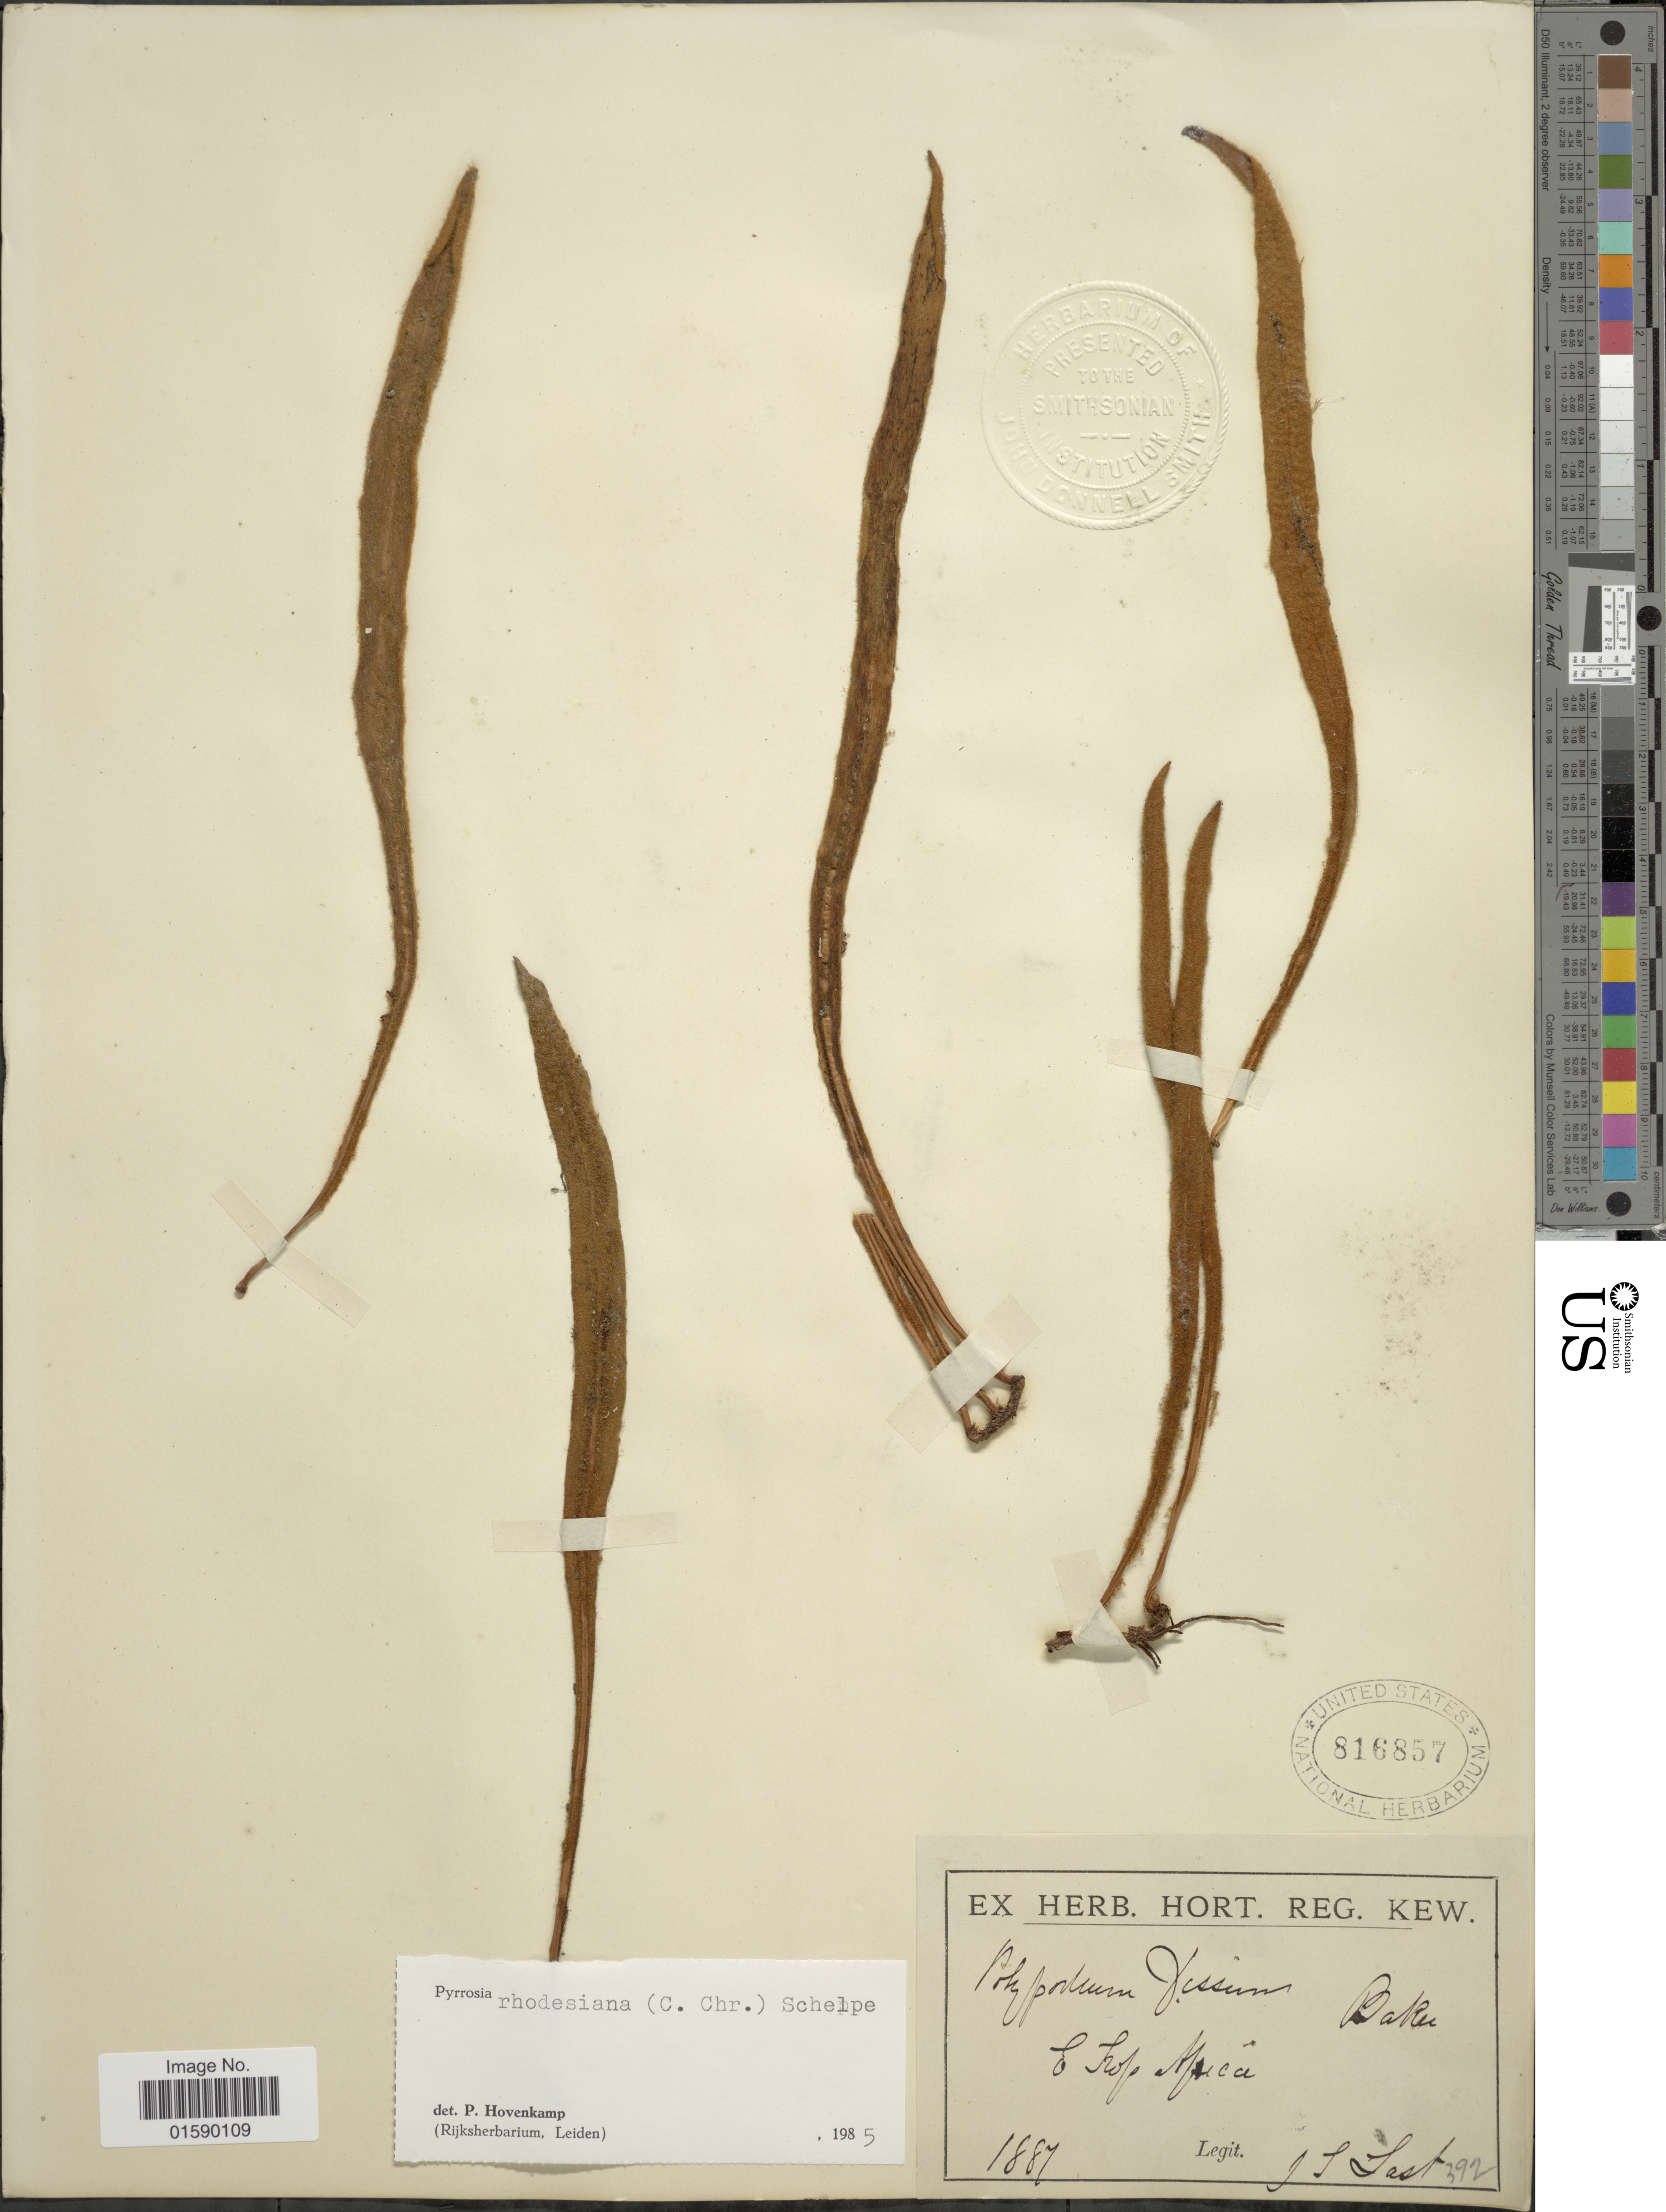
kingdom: Plantae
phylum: Tracheophyta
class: Polypodiopsida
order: Polypodiales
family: Polypodiaceae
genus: Pyrrosia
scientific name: Pyrrosia rhodesiana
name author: (C. Chr.) Schelpe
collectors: J. Last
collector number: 392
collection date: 1887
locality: E Trop Africa. [interpreted]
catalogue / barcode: US 816857